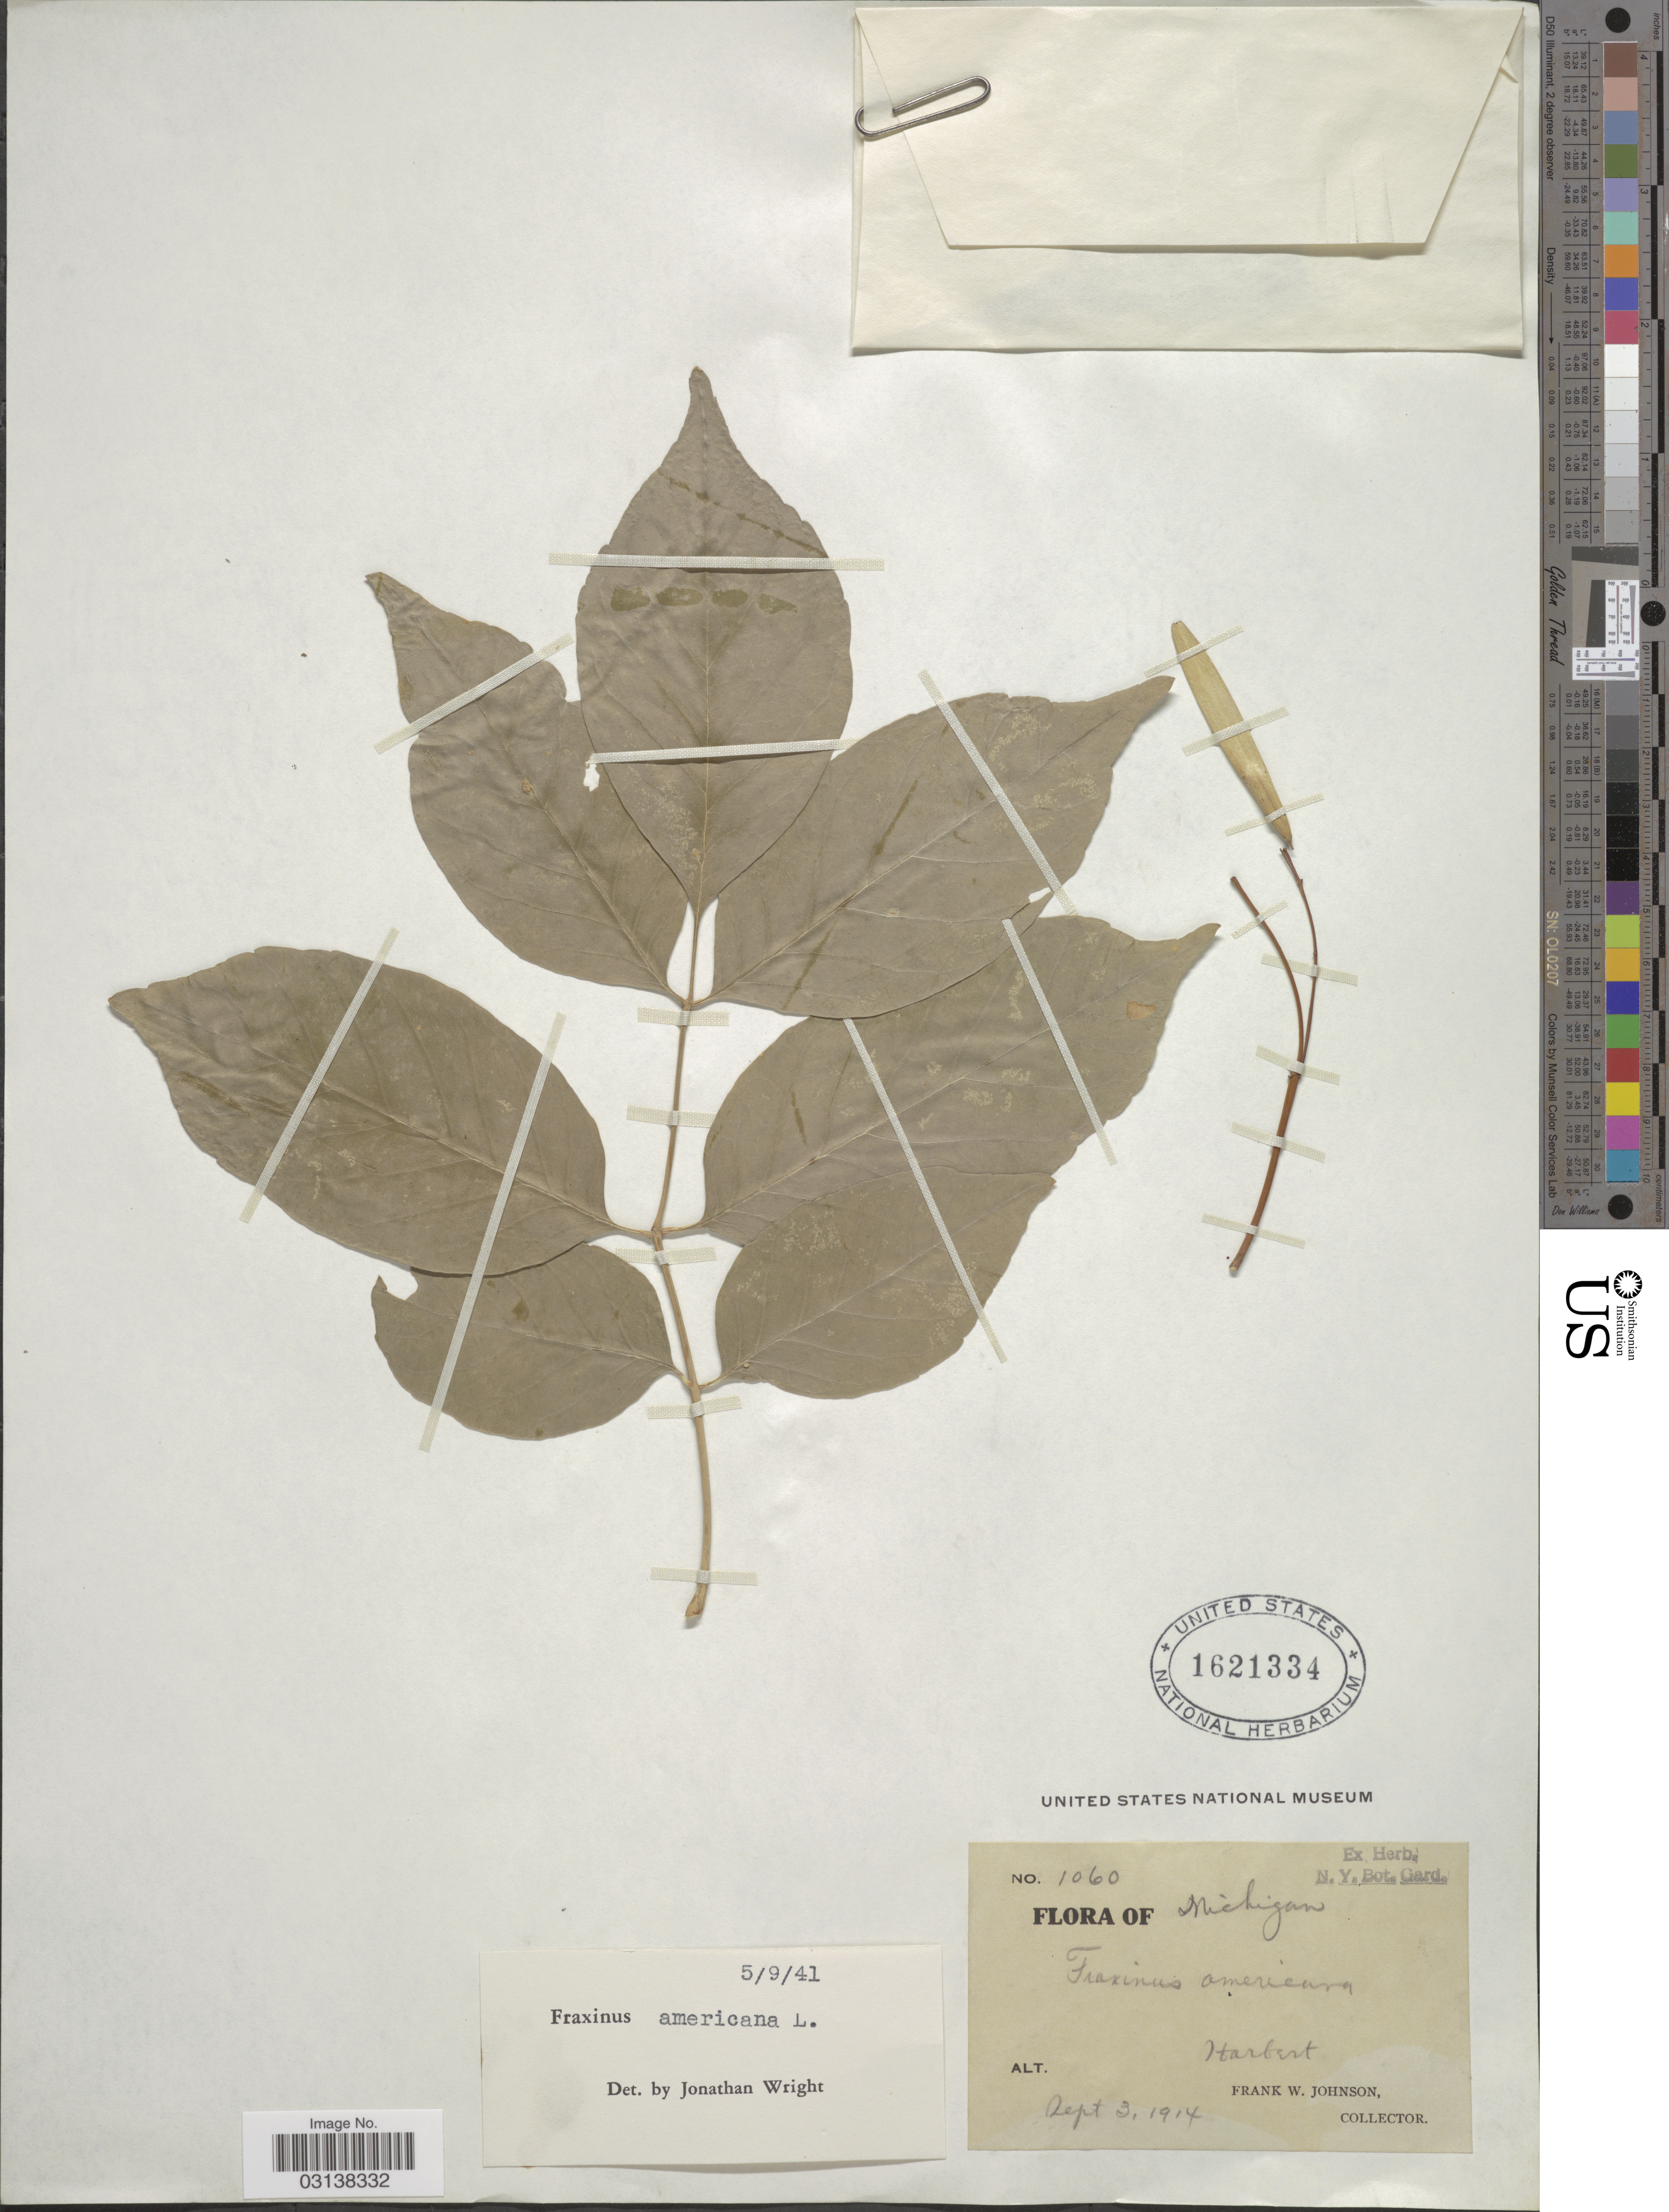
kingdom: Plantae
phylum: Tracheophyta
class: Magnoliopsida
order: Lamiales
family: Oleaceae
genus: Fraxinus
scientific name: Fraxinus americana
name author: L.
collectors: F. W. Johnson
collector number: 1060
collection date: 1914-09-03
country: United States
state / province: Michigan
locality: Harbert.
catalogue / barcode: US 1621334